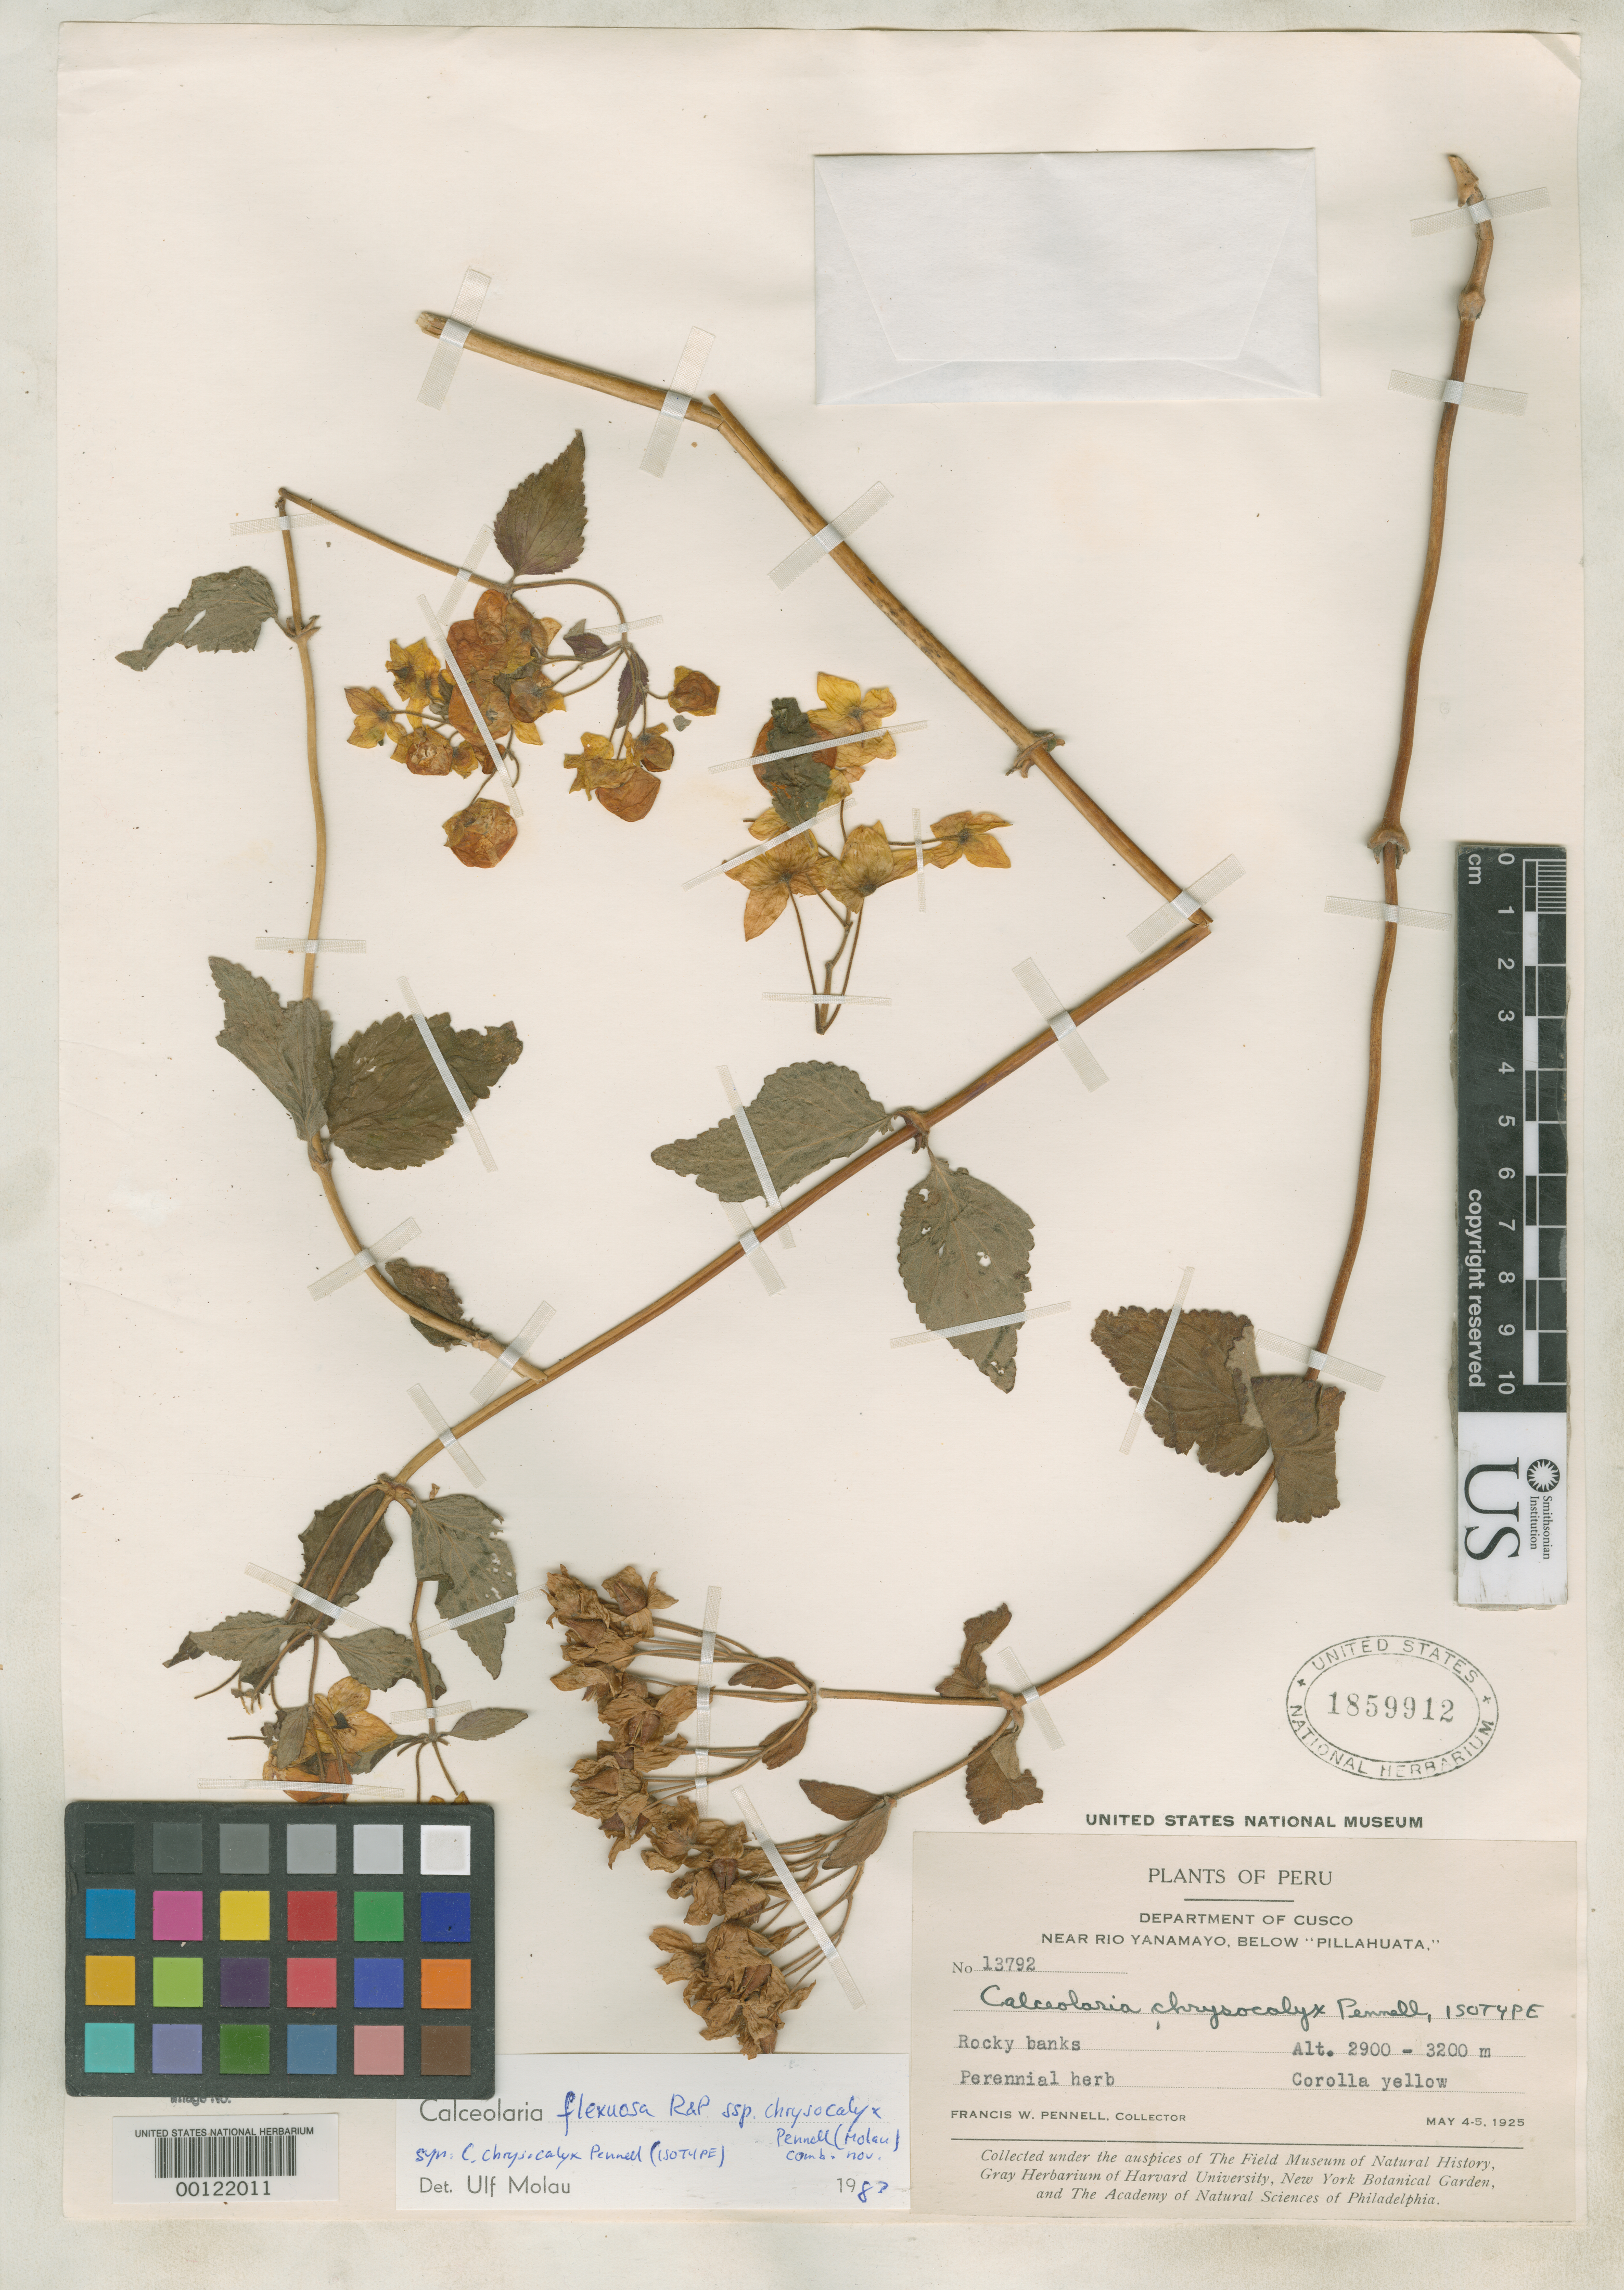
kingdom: Plantae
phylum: Tracheophyta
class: Magnoliopsida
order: Lamiales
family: Calceolariaceae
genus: Calceolaria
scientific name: Calceolaria chrysocalyx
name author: Pennell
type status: Isotype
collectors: F. W. Pennell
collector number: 13792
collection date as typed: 04 May 1925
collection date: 1925-05-04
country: Peru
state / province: Cusco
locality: Río Yanamayo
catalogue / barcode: US 1859912